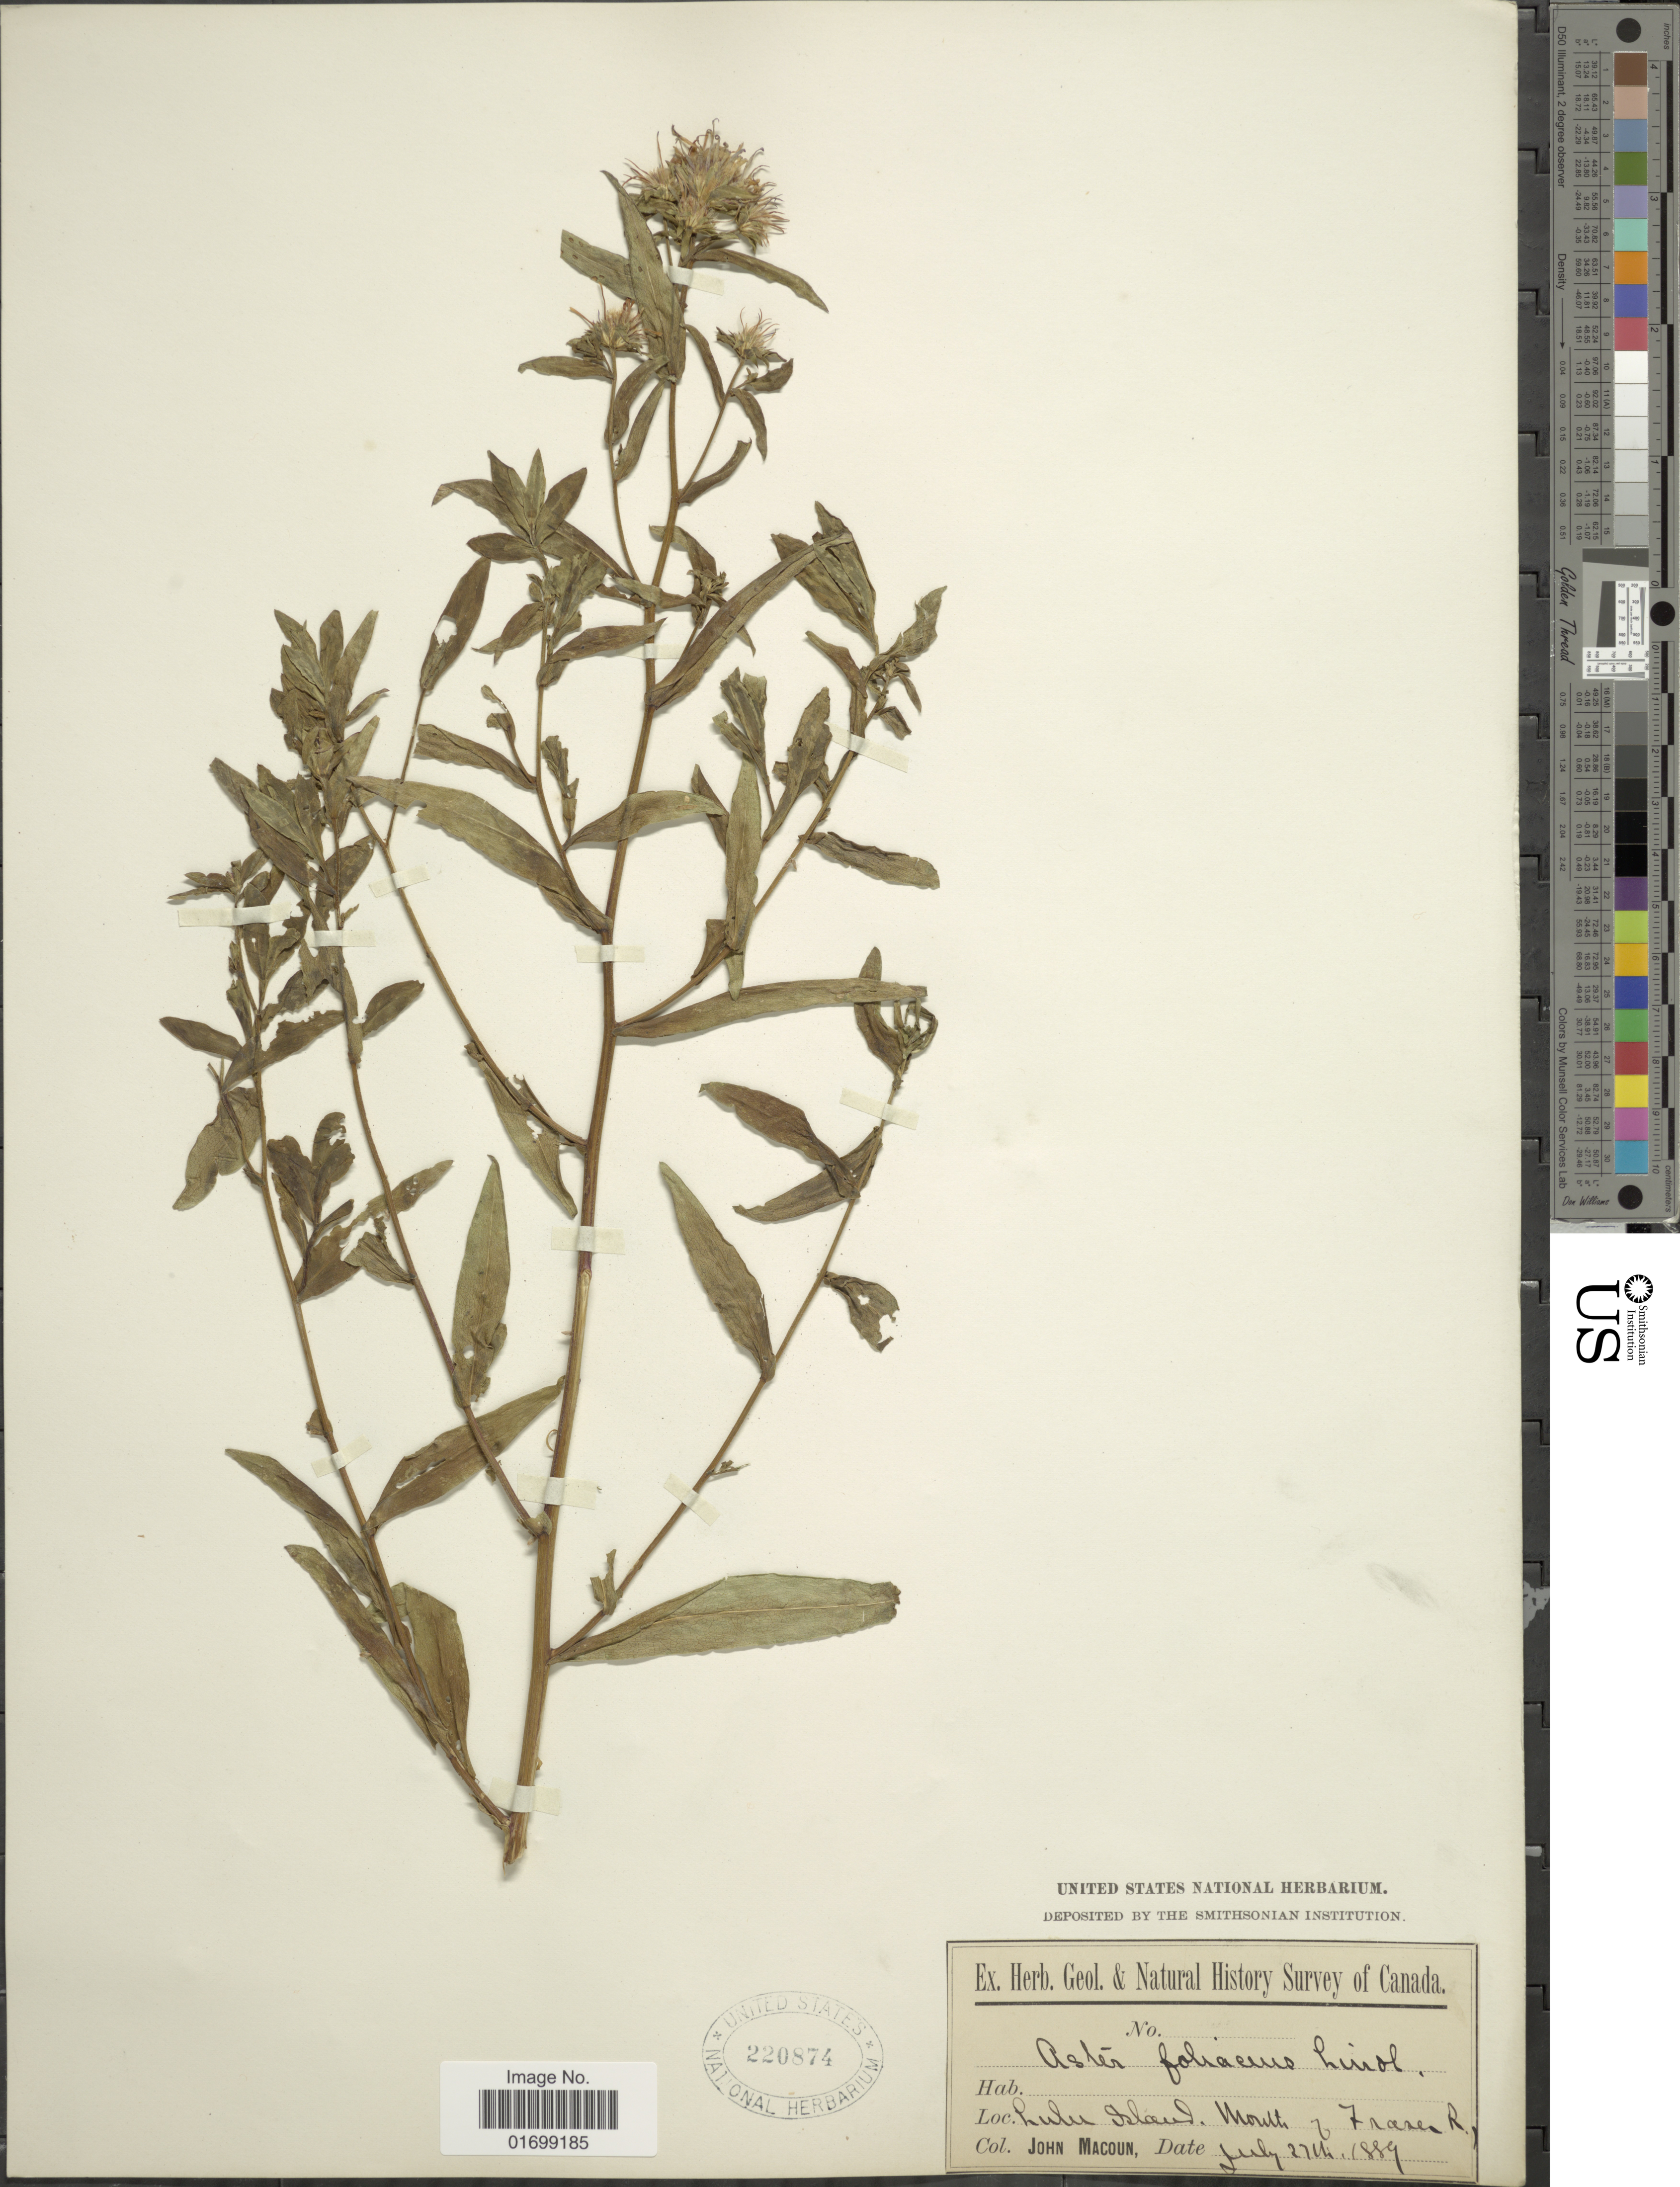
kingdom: Plantae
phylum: Tracheophyta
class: Magnoliopsida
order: Asterales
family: Asteraceae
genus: Symphyotrichum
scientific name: Symphyotrichum foliaceum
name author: (Lindl. ex DC.) G.L. Nesom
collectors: J. Macoun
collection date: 1889-07-27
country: Canada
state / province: British Columbia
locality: Lulu Island, Mouth of Fraser R.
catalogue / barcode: US 220874